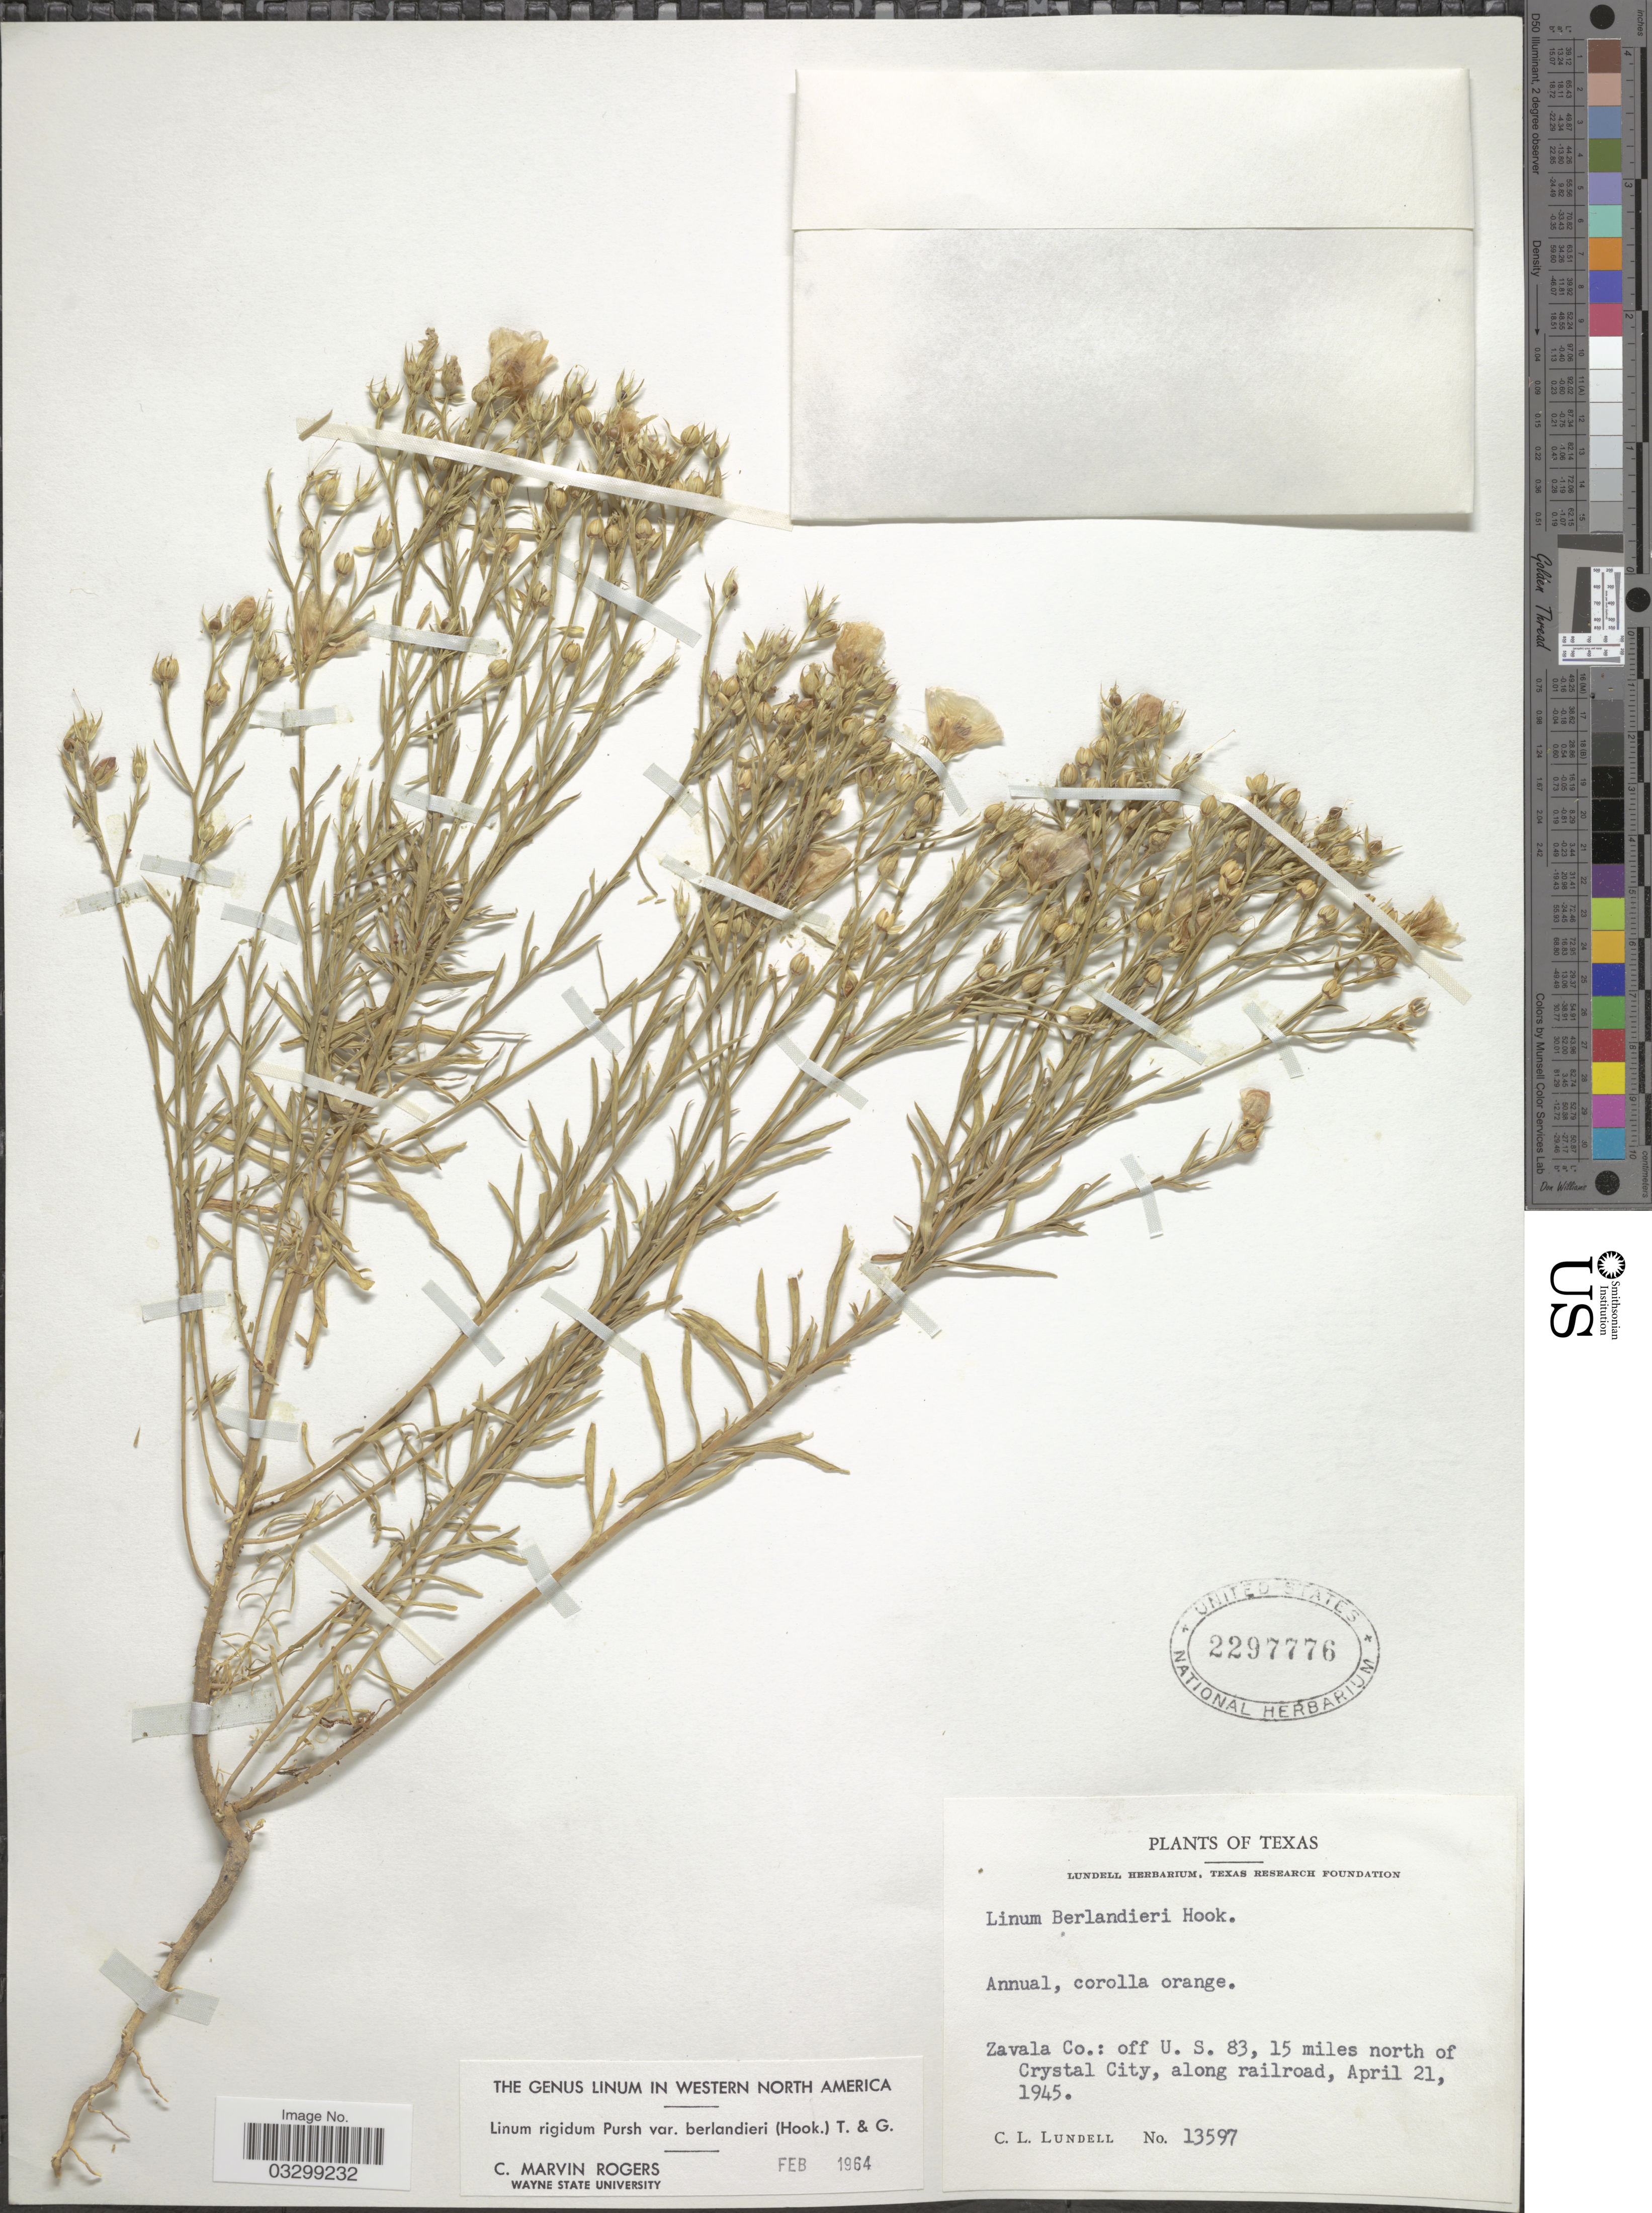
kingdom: Plantae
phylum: Tracheophyta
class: Magnoliopsida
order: Malpighiales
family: Linaceae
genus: Linum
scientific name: Linum rigidum var. berlandieri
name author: Pursh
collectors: C. L. Lundell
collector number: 13597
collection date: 1945-04-21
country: United States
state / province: Texas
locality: Zavala Co.: off U. S. 83, 15 miles north of Crystal City, along railroad.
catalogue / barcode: US 2297776